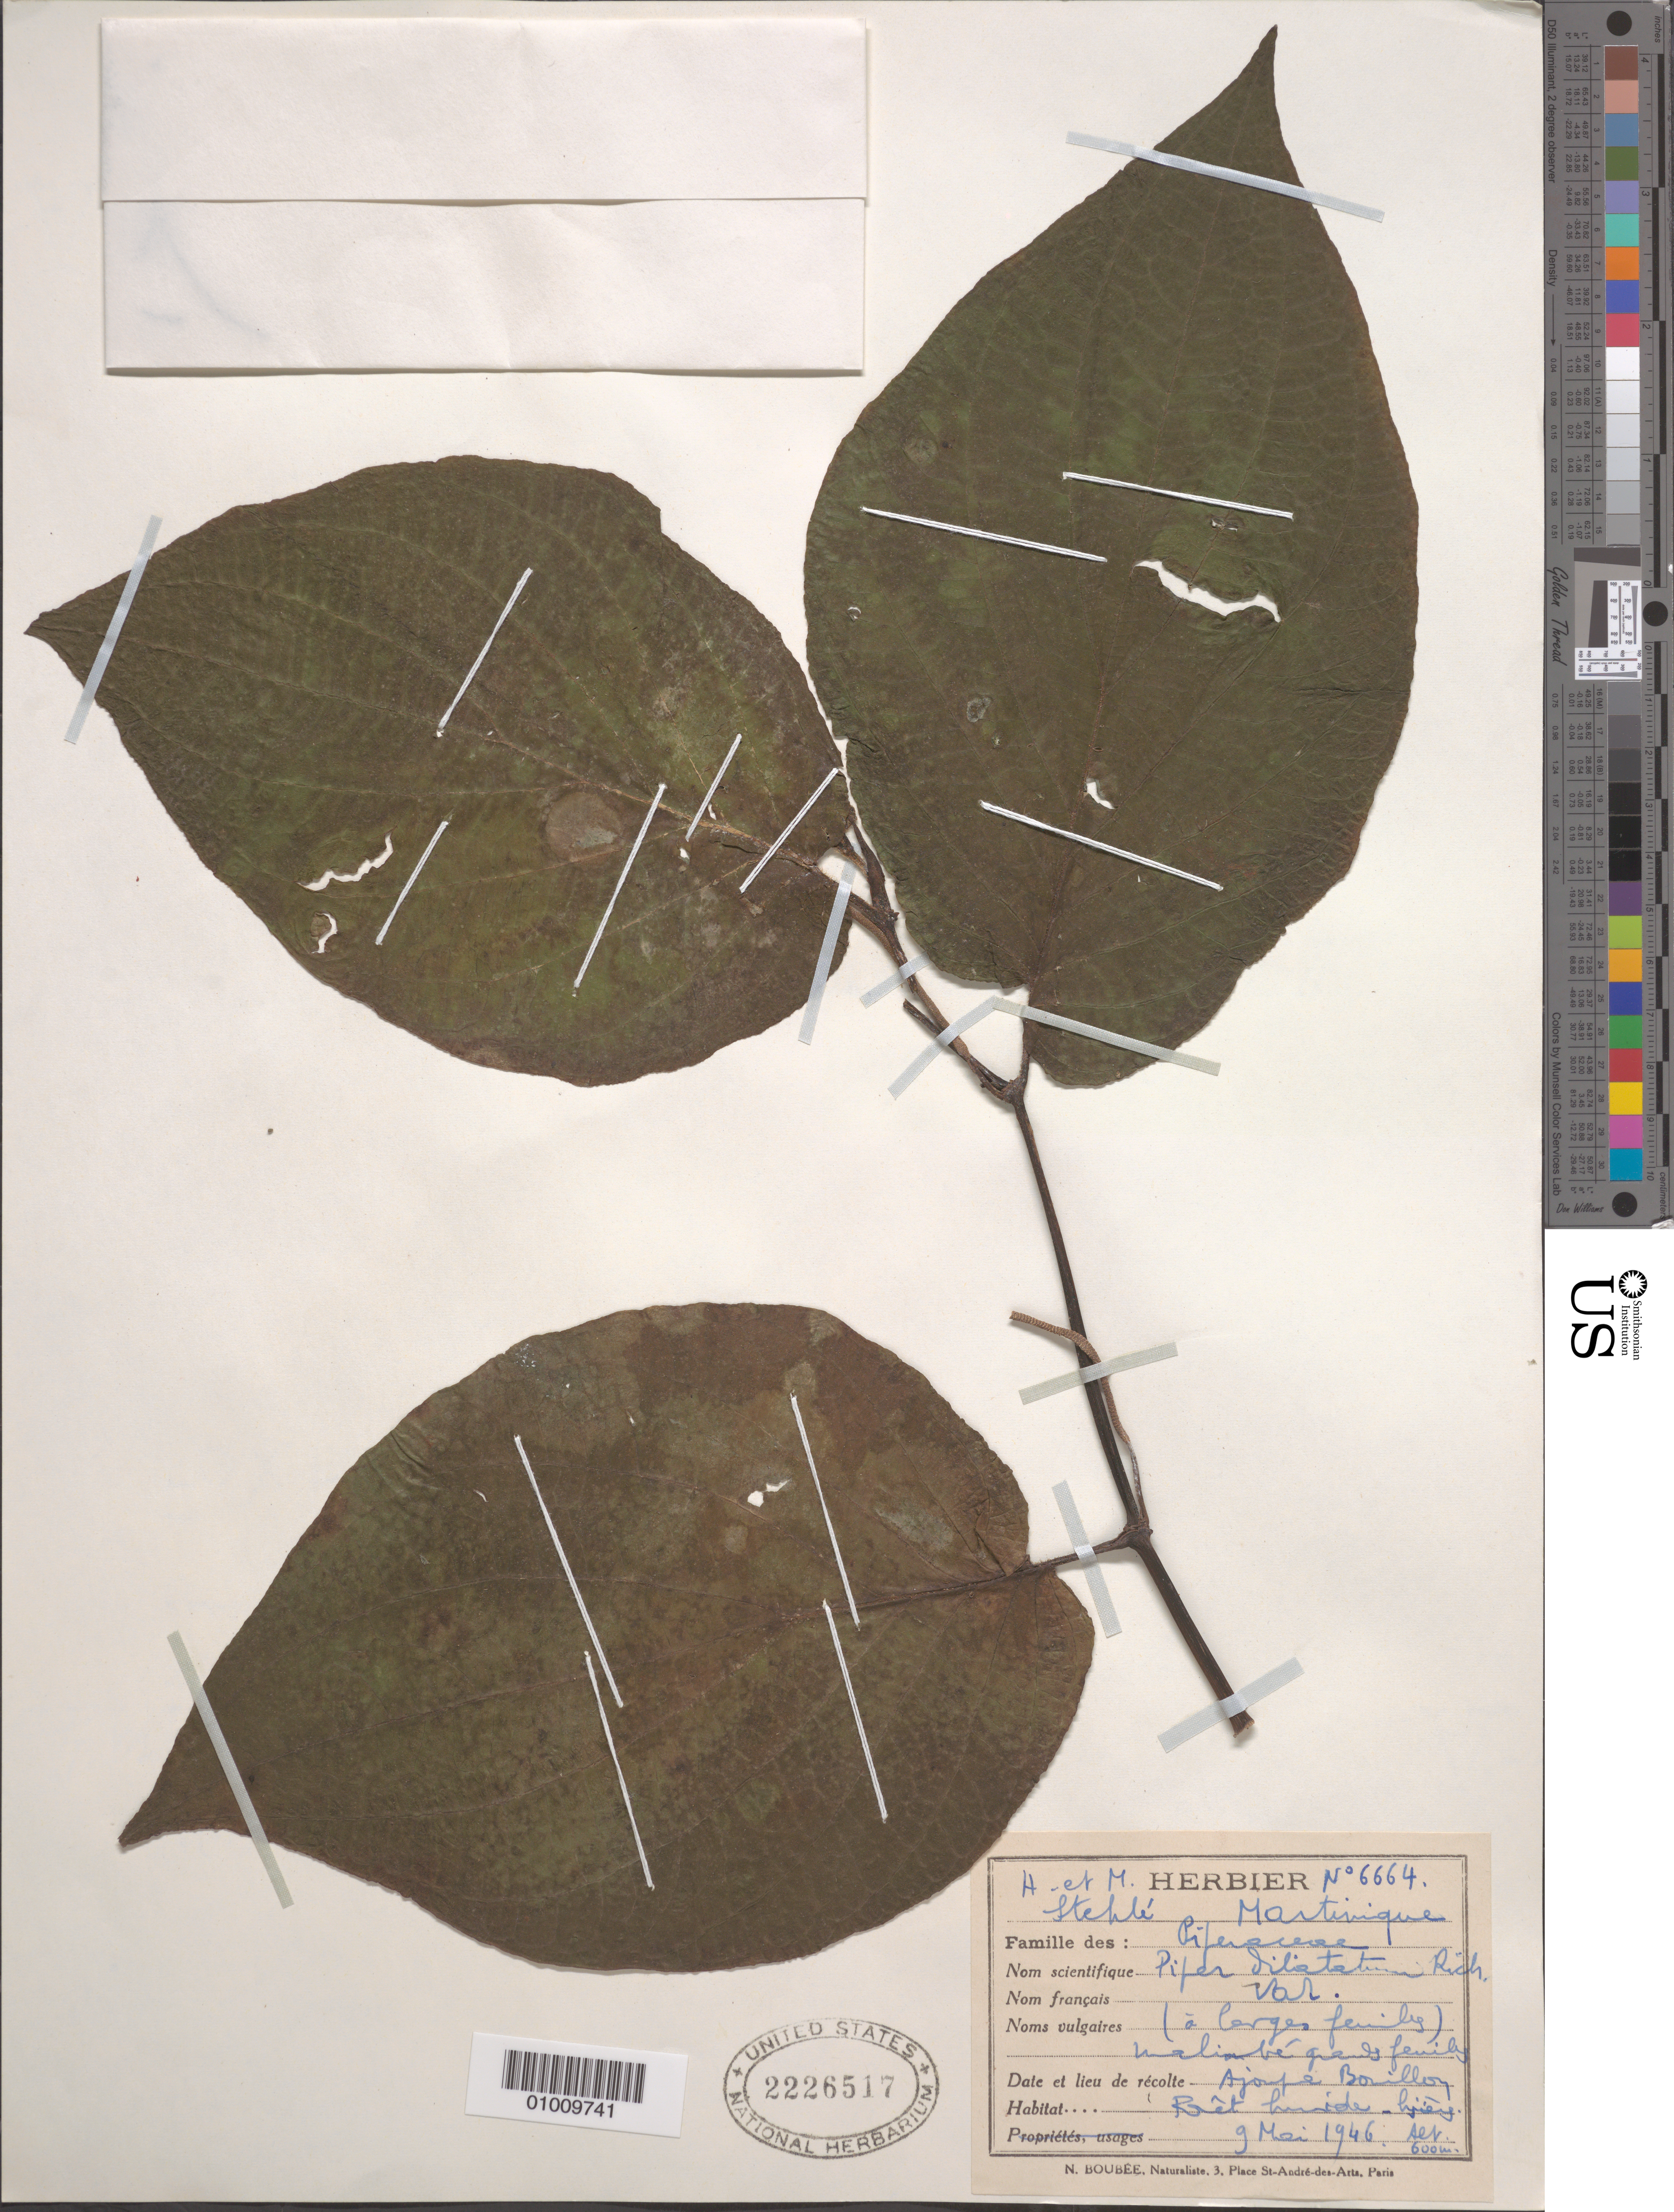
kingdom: Plantae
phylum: Tracheophyta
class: Magnoliopsida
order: Piperales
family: Piperaceae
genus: Piper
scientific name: Piper dilatatum var. dilatatum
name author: Rich.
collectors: H. Stehlé & M. Stehlé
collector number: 6664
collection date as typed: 09 May 1946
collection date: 1946-05-09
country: Martinique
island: Martinique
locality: Ajou le Bouilloy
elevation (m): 600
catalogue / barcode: US 2226517